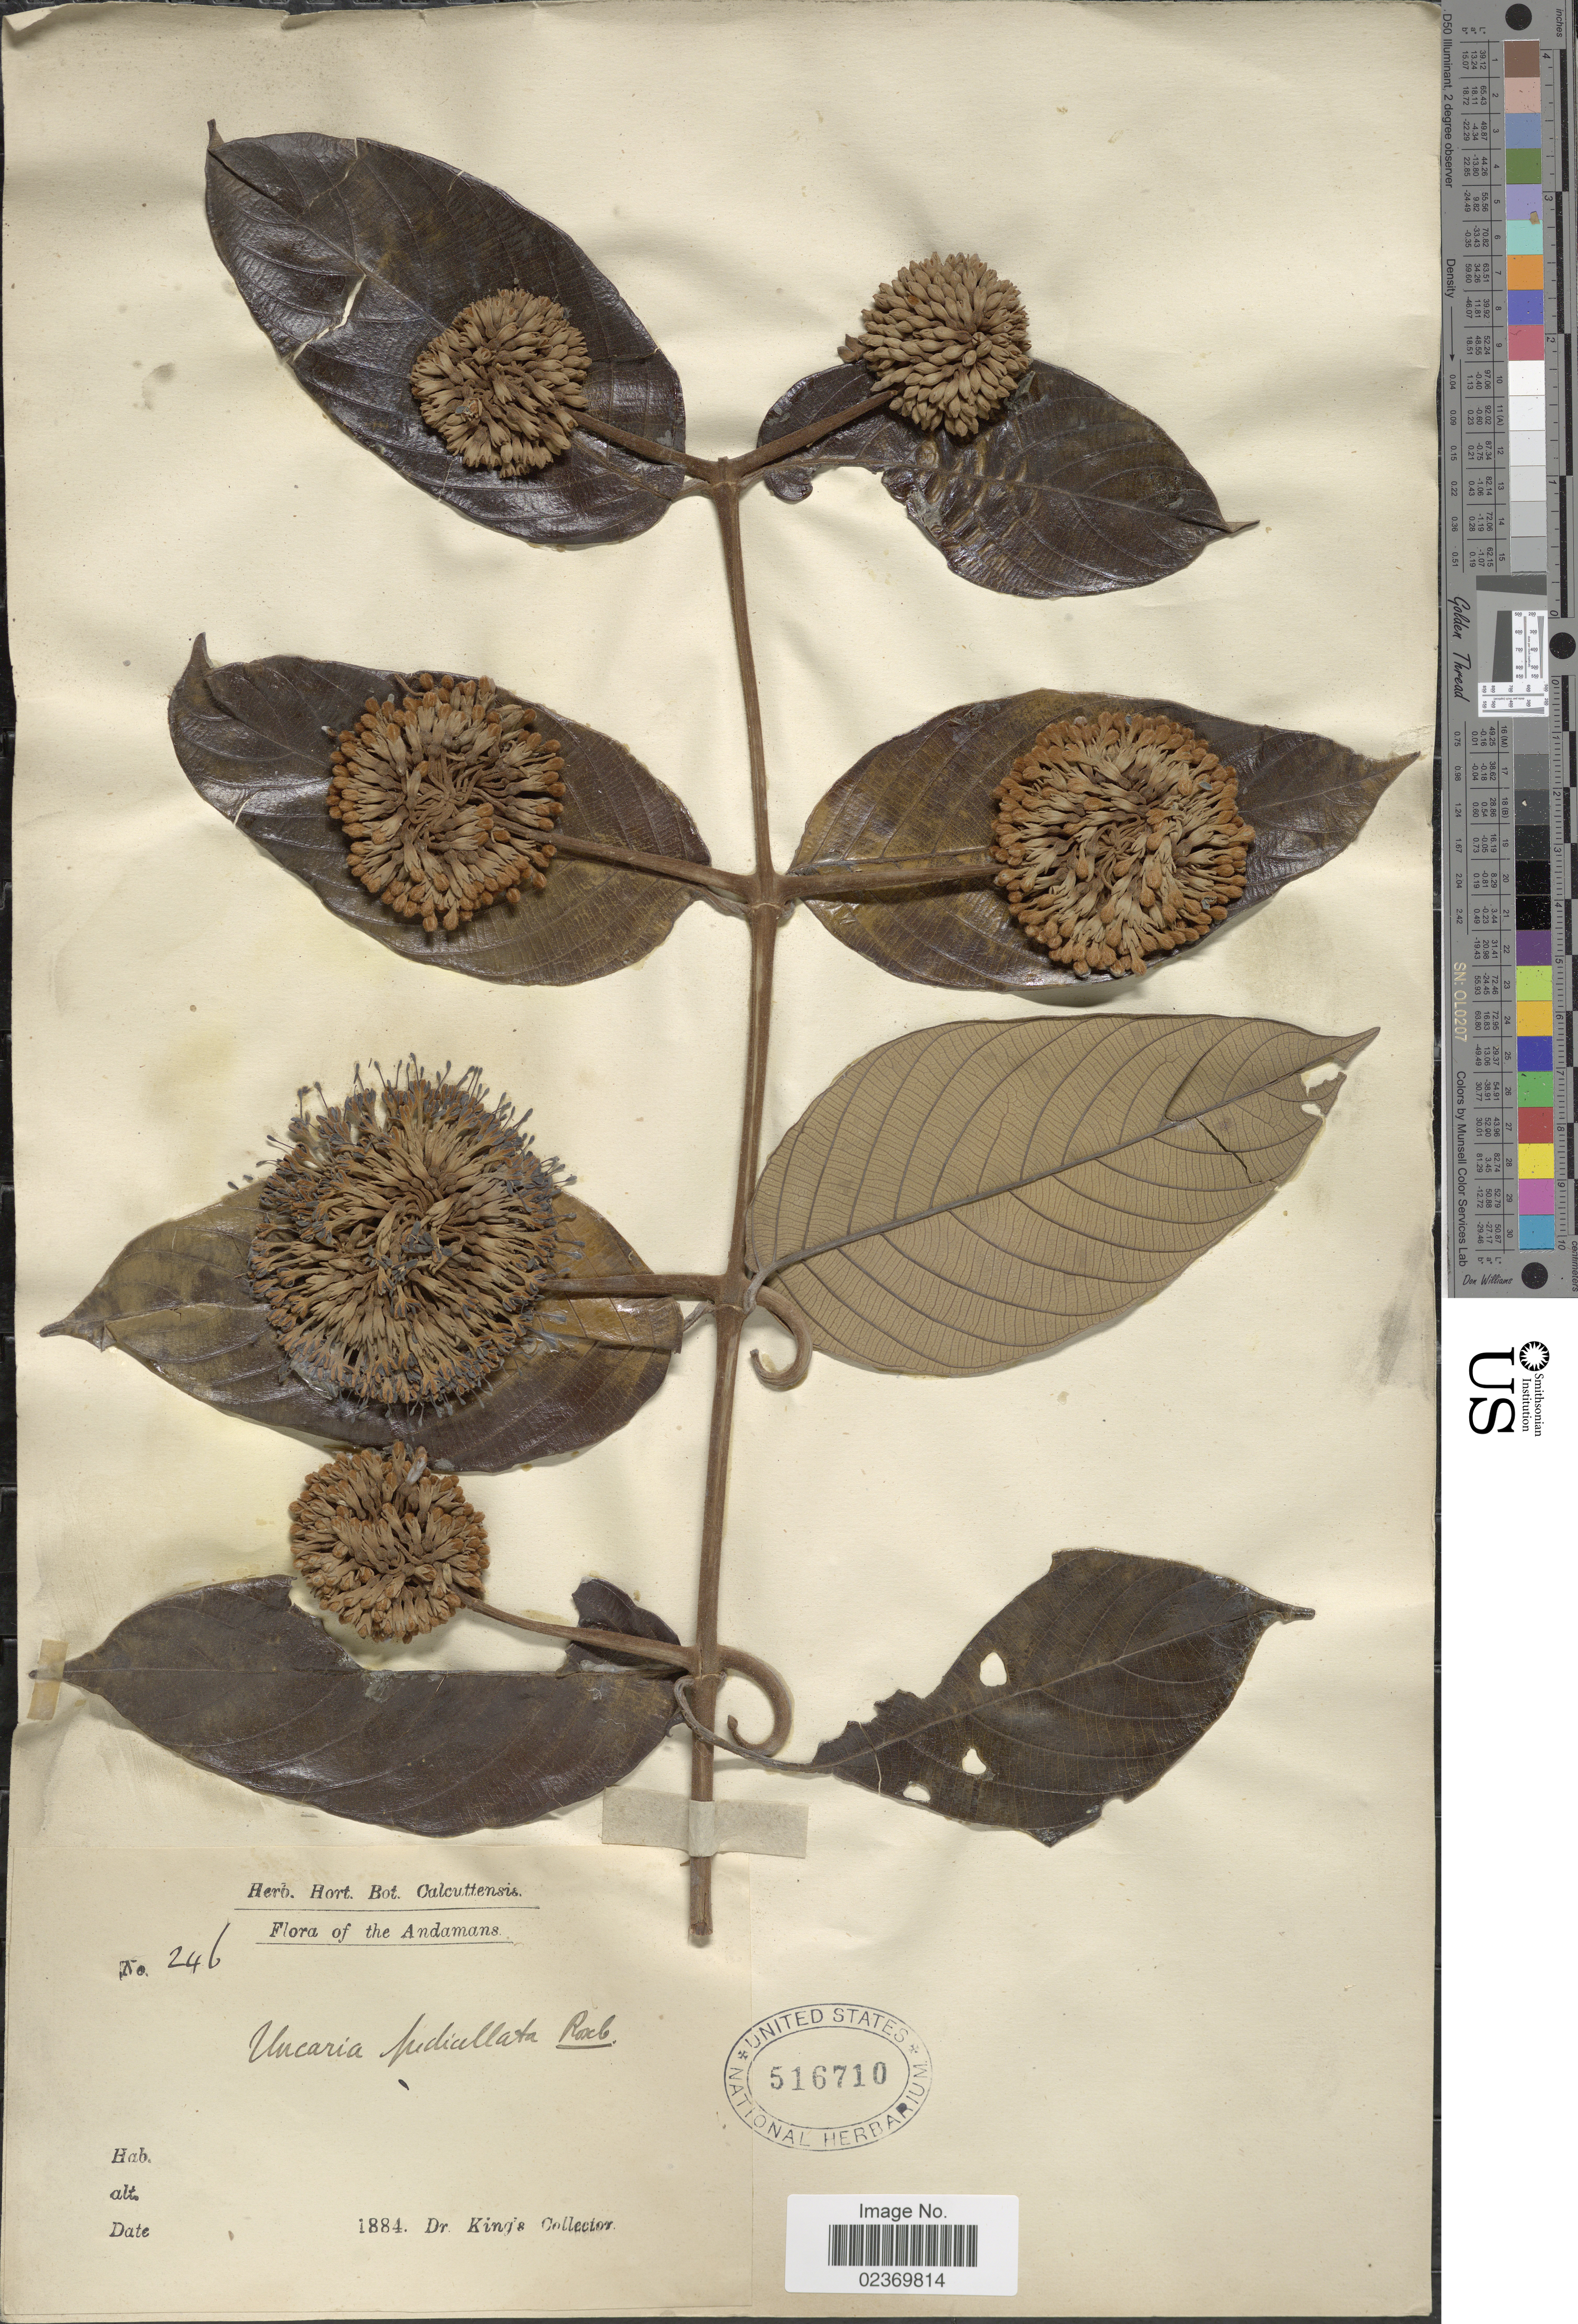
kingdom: Plantae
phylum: Tracheophyta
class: Magnoliopsida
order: Gentianales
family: Rubiaceae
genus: Uncaria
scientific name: Uncaria pedicellata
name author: Roxb.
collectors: Dr. King's collector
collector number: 246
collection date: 1884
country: India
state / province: Andaman and Nicobar Islands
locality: Andamans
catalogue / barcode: US 516710